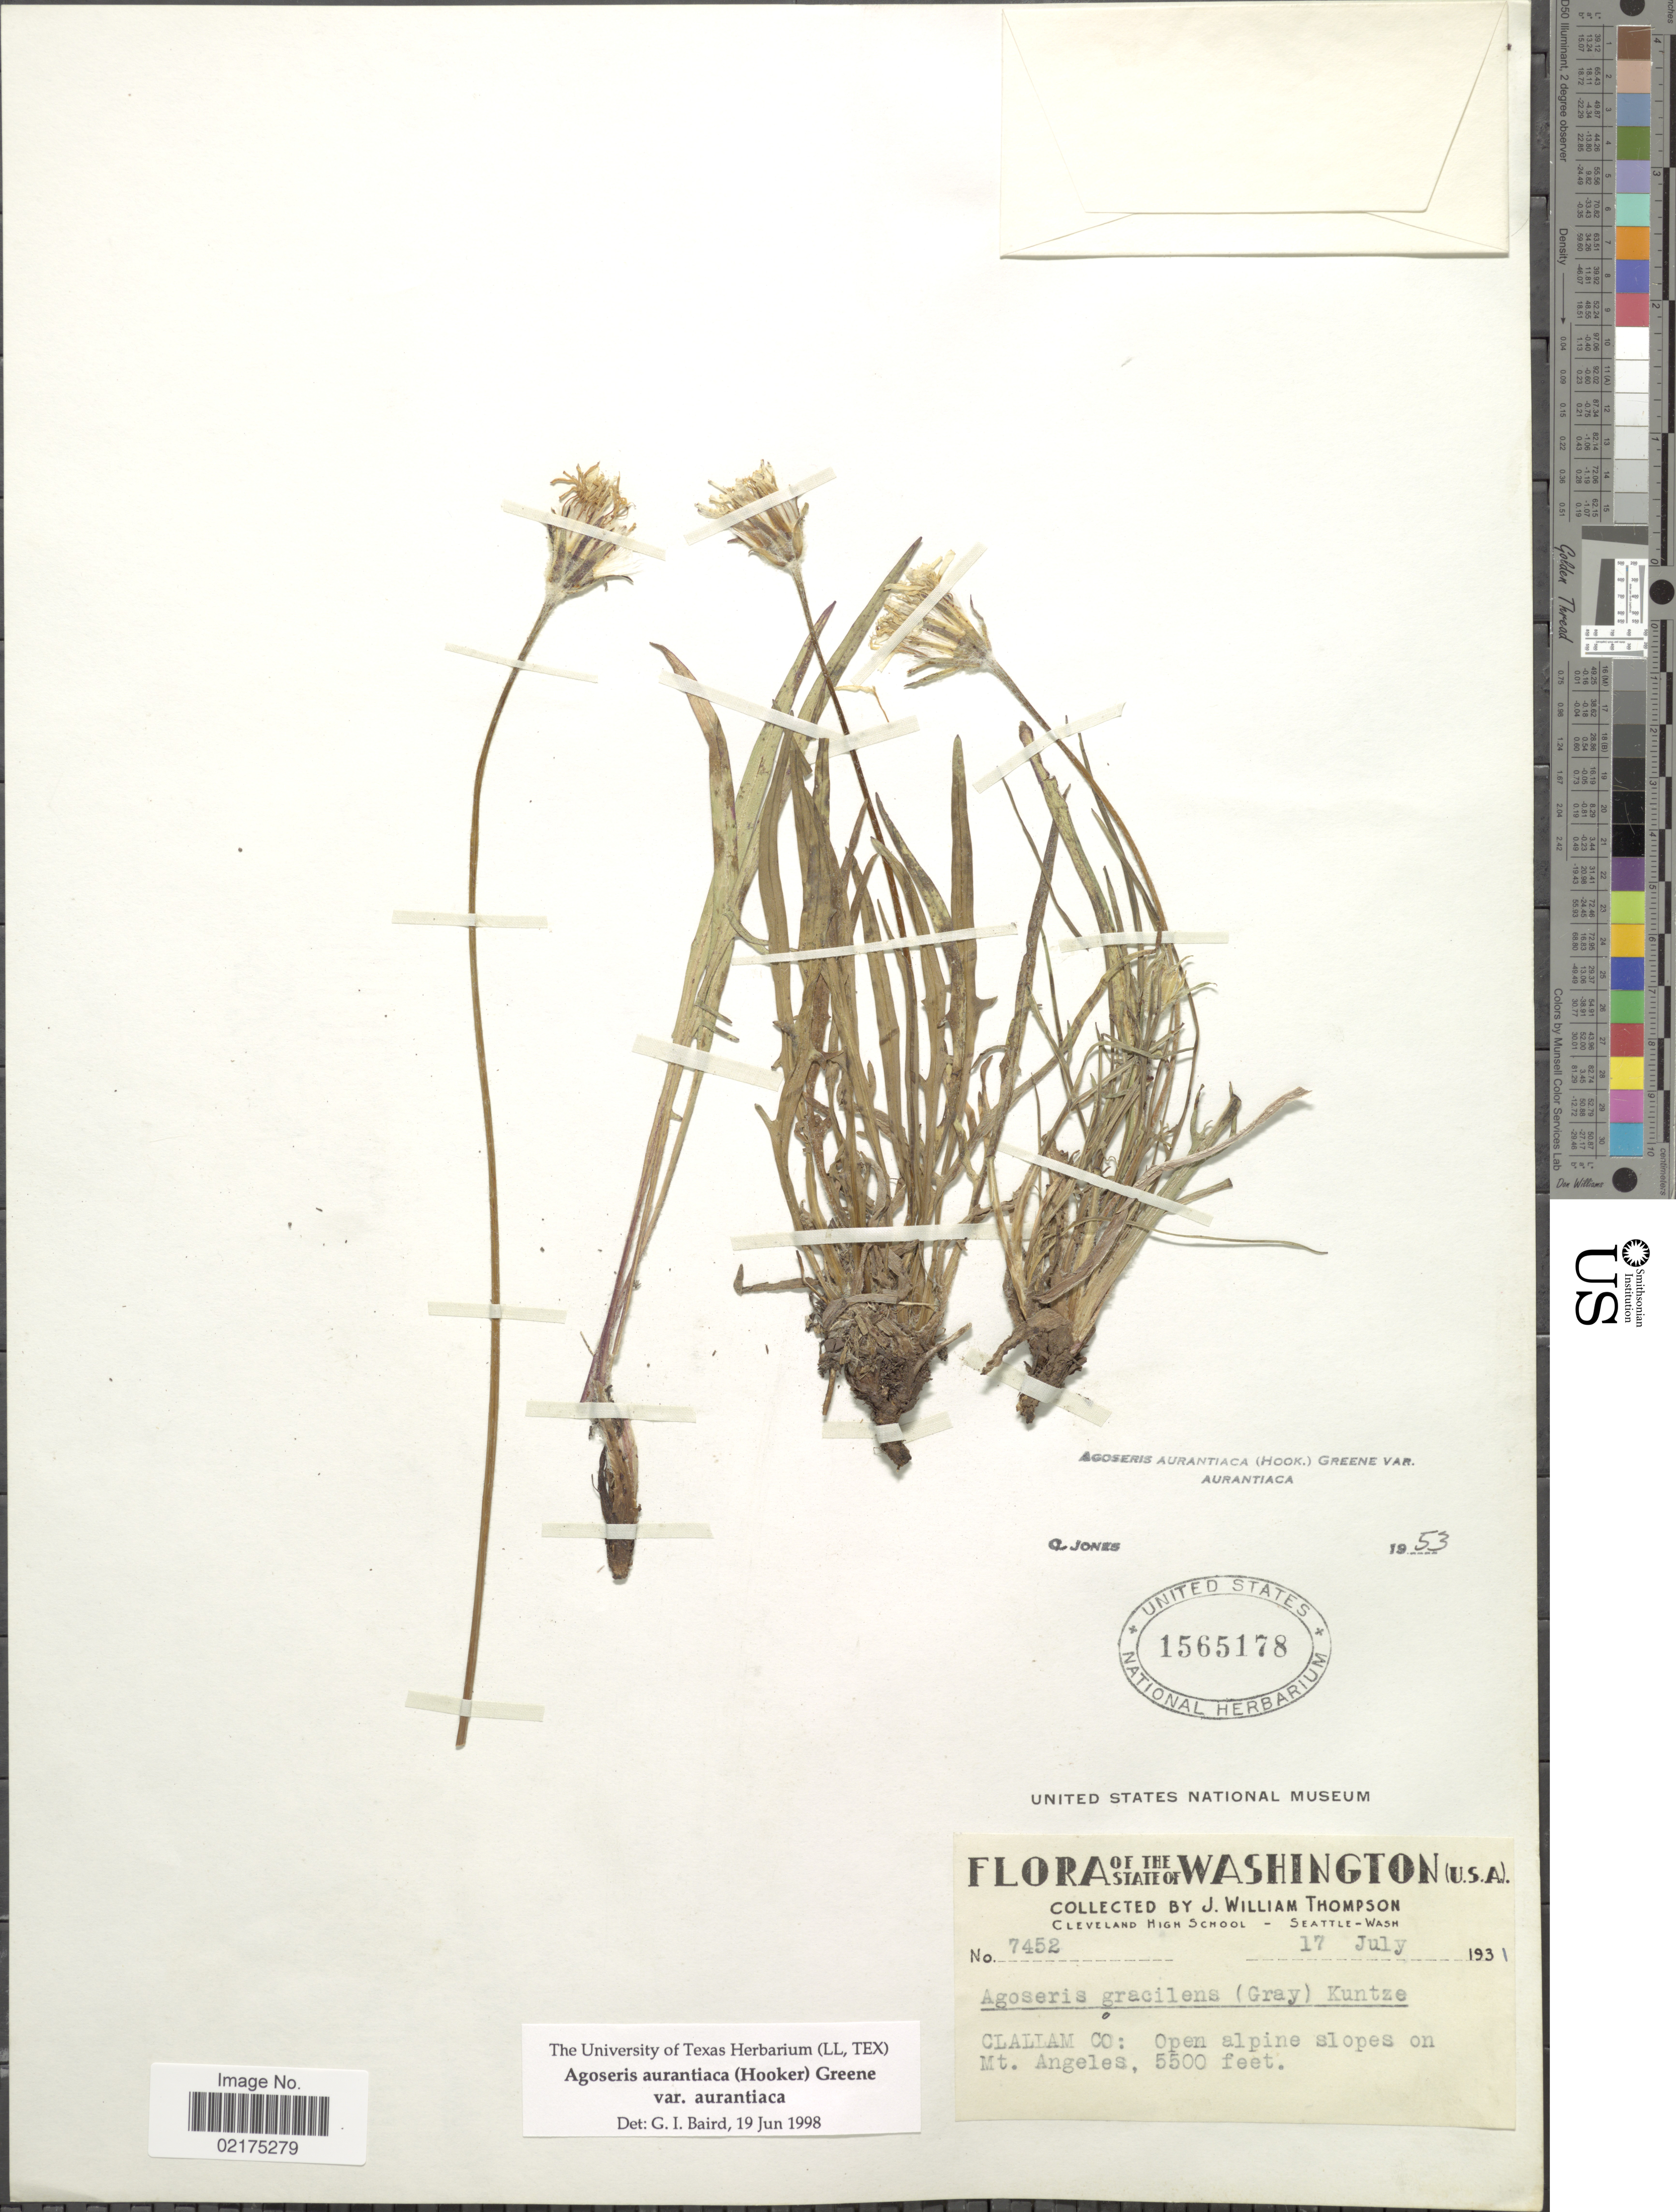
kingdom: Plantae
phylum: Tracheophyta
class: Magnoliopsida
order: Asterales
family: Asteraceae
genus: Agoseris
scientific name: Agoseris aurantiaca var. aurantiaca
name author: (Hook.) Greene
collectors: J. W. Thompson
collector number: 7452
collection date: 1931-07-17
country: United States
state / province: Washington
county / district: Clallam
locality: Clallam Co.: Open alpine slopes on Mt. Angeles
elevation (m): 1676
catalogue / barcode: US 1565178